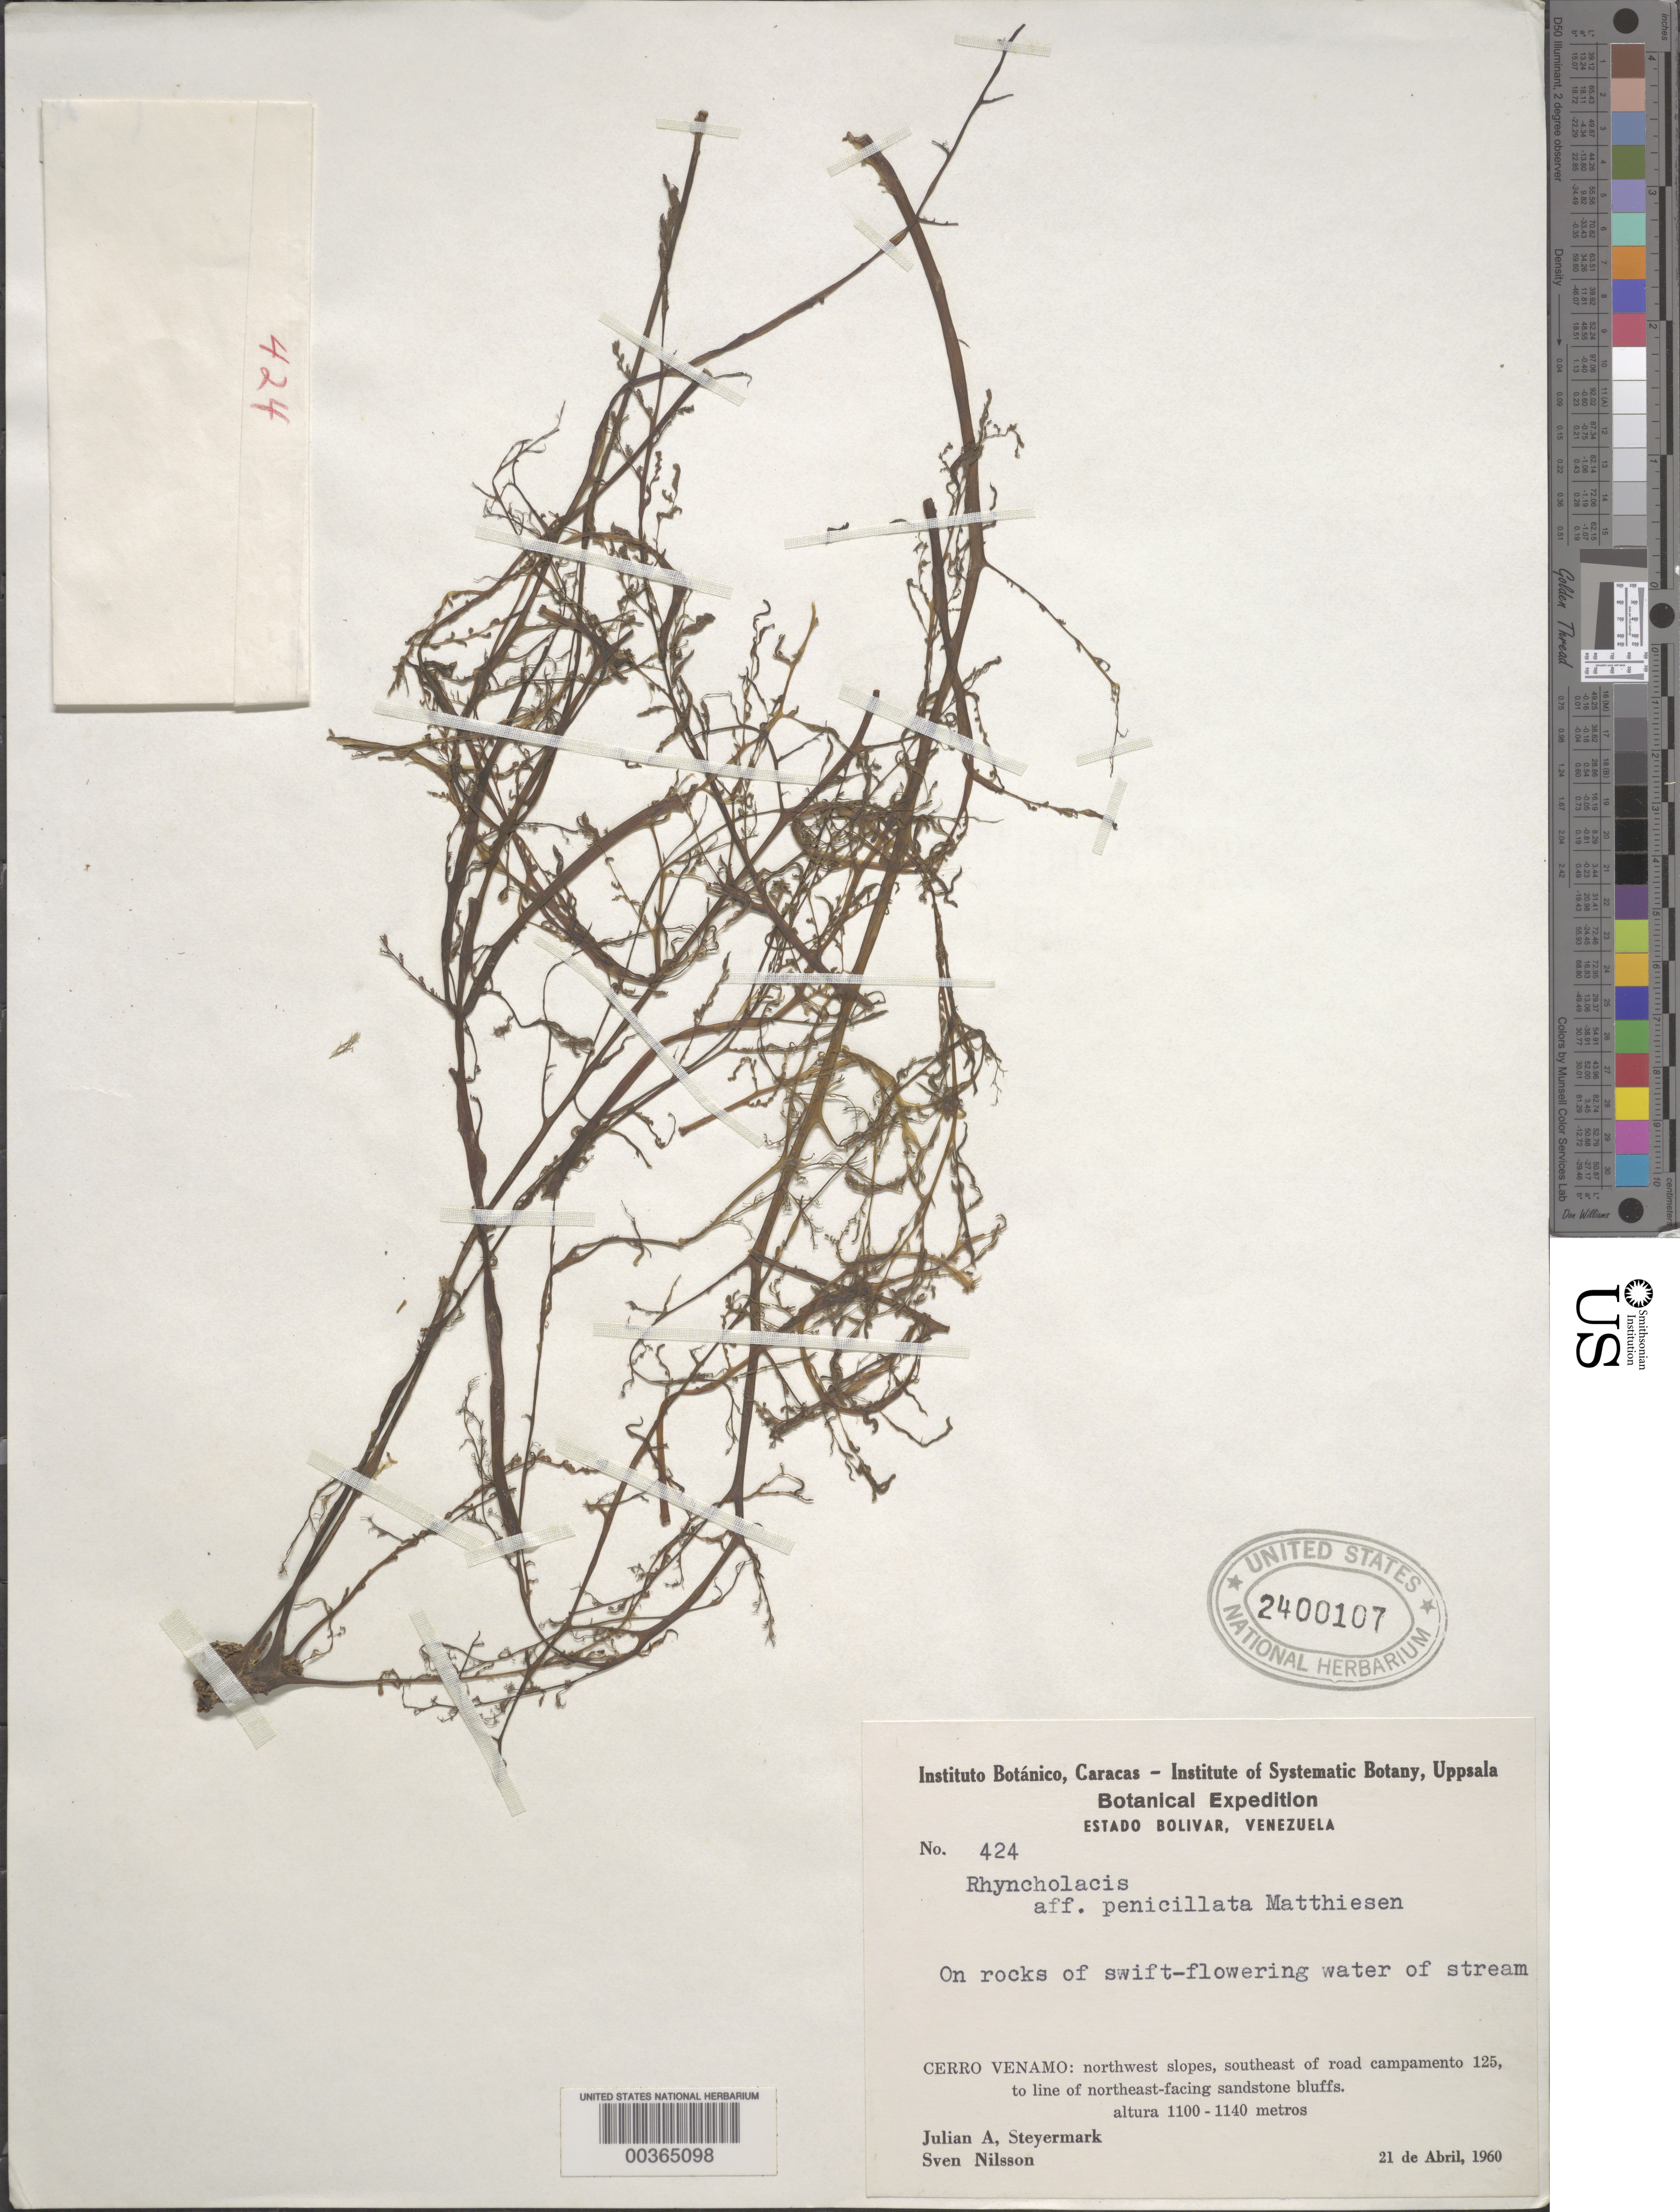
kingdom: Plantae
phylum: Tracheophyta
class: Magnoliopsida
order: Malpighiales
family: Podostemaceae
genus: Rhyncholacis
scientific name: Rhyncholacis penicillata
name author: Matthiesen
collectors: J. Steyermark & Sv. Nilsson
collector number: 424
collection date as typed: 21 Apr 1960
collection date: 1960-04-21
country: Venezuela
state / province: Bolivar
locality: Cerro venamo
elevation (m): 1100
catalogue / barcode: US 2400107